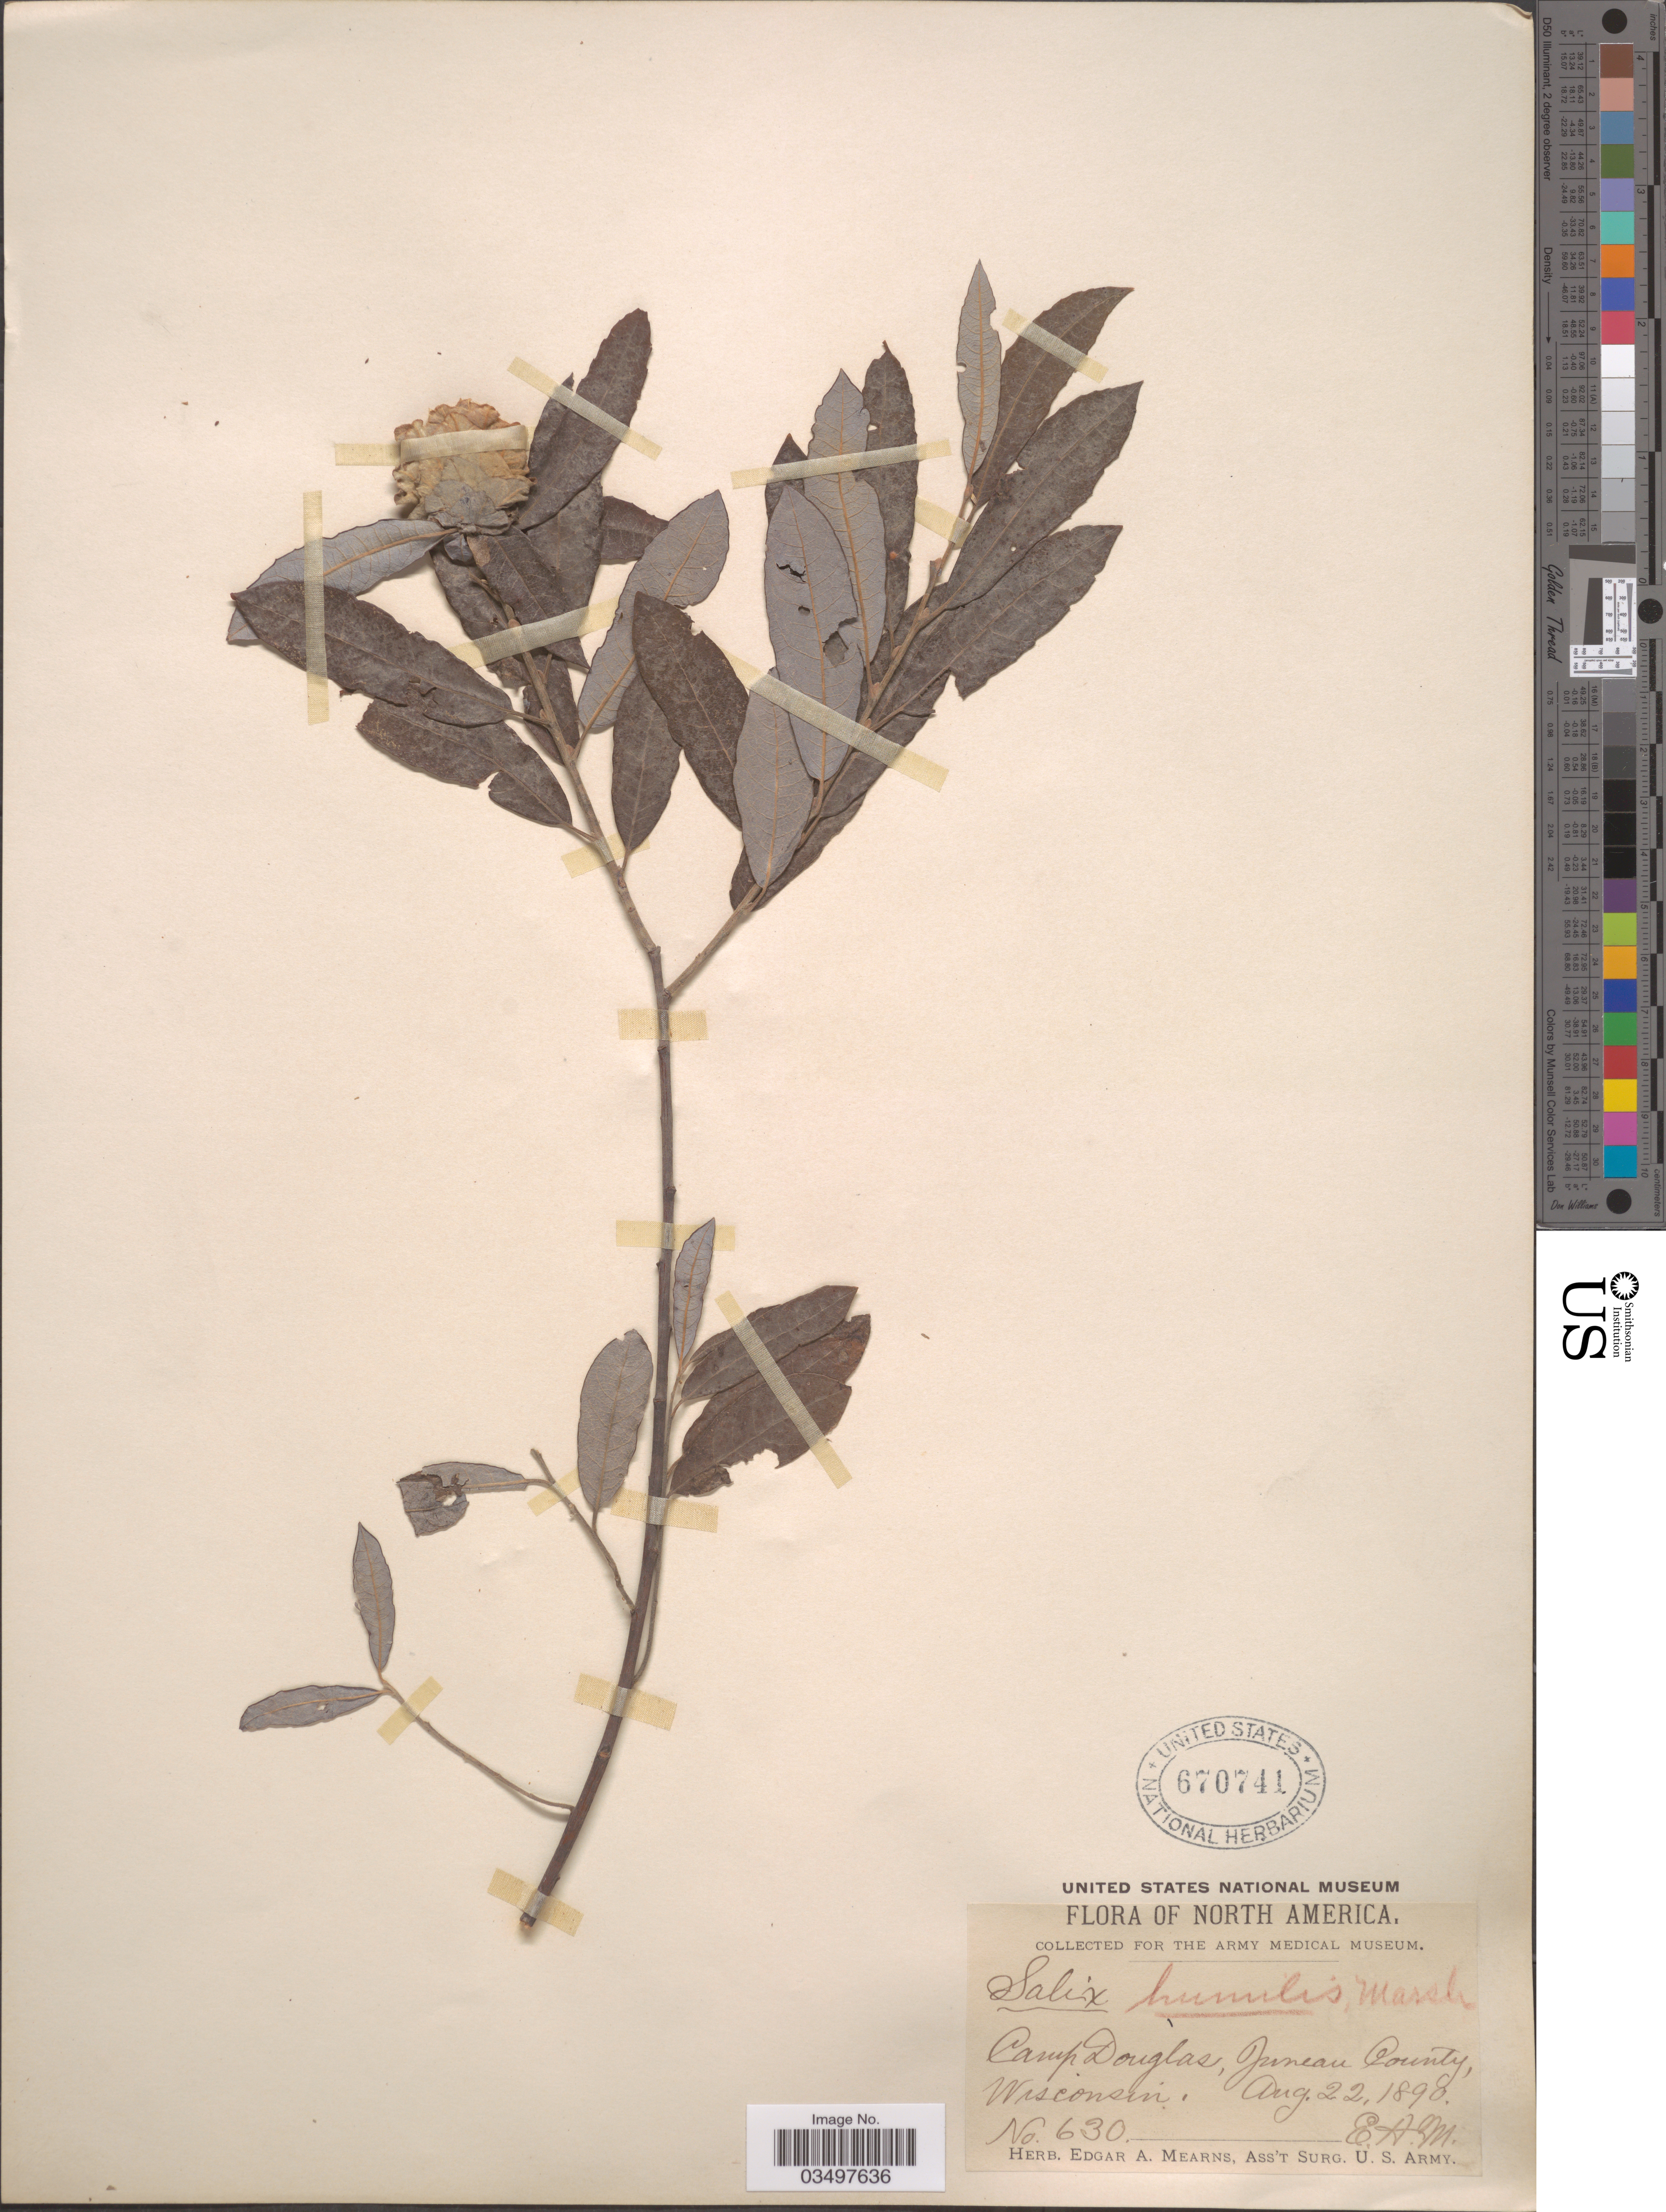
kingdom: Plantae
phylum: Tracheophyta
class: Magnoliopsida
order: Malpighiales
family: Salicaceae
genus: Salix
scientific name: Salix humilis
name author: Marshall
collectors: E. A. Mearns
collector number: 630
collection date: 1898-08-22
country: United States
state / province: Wisconsin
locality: Camp Douglas, Juneau County.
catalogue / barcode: US 670741